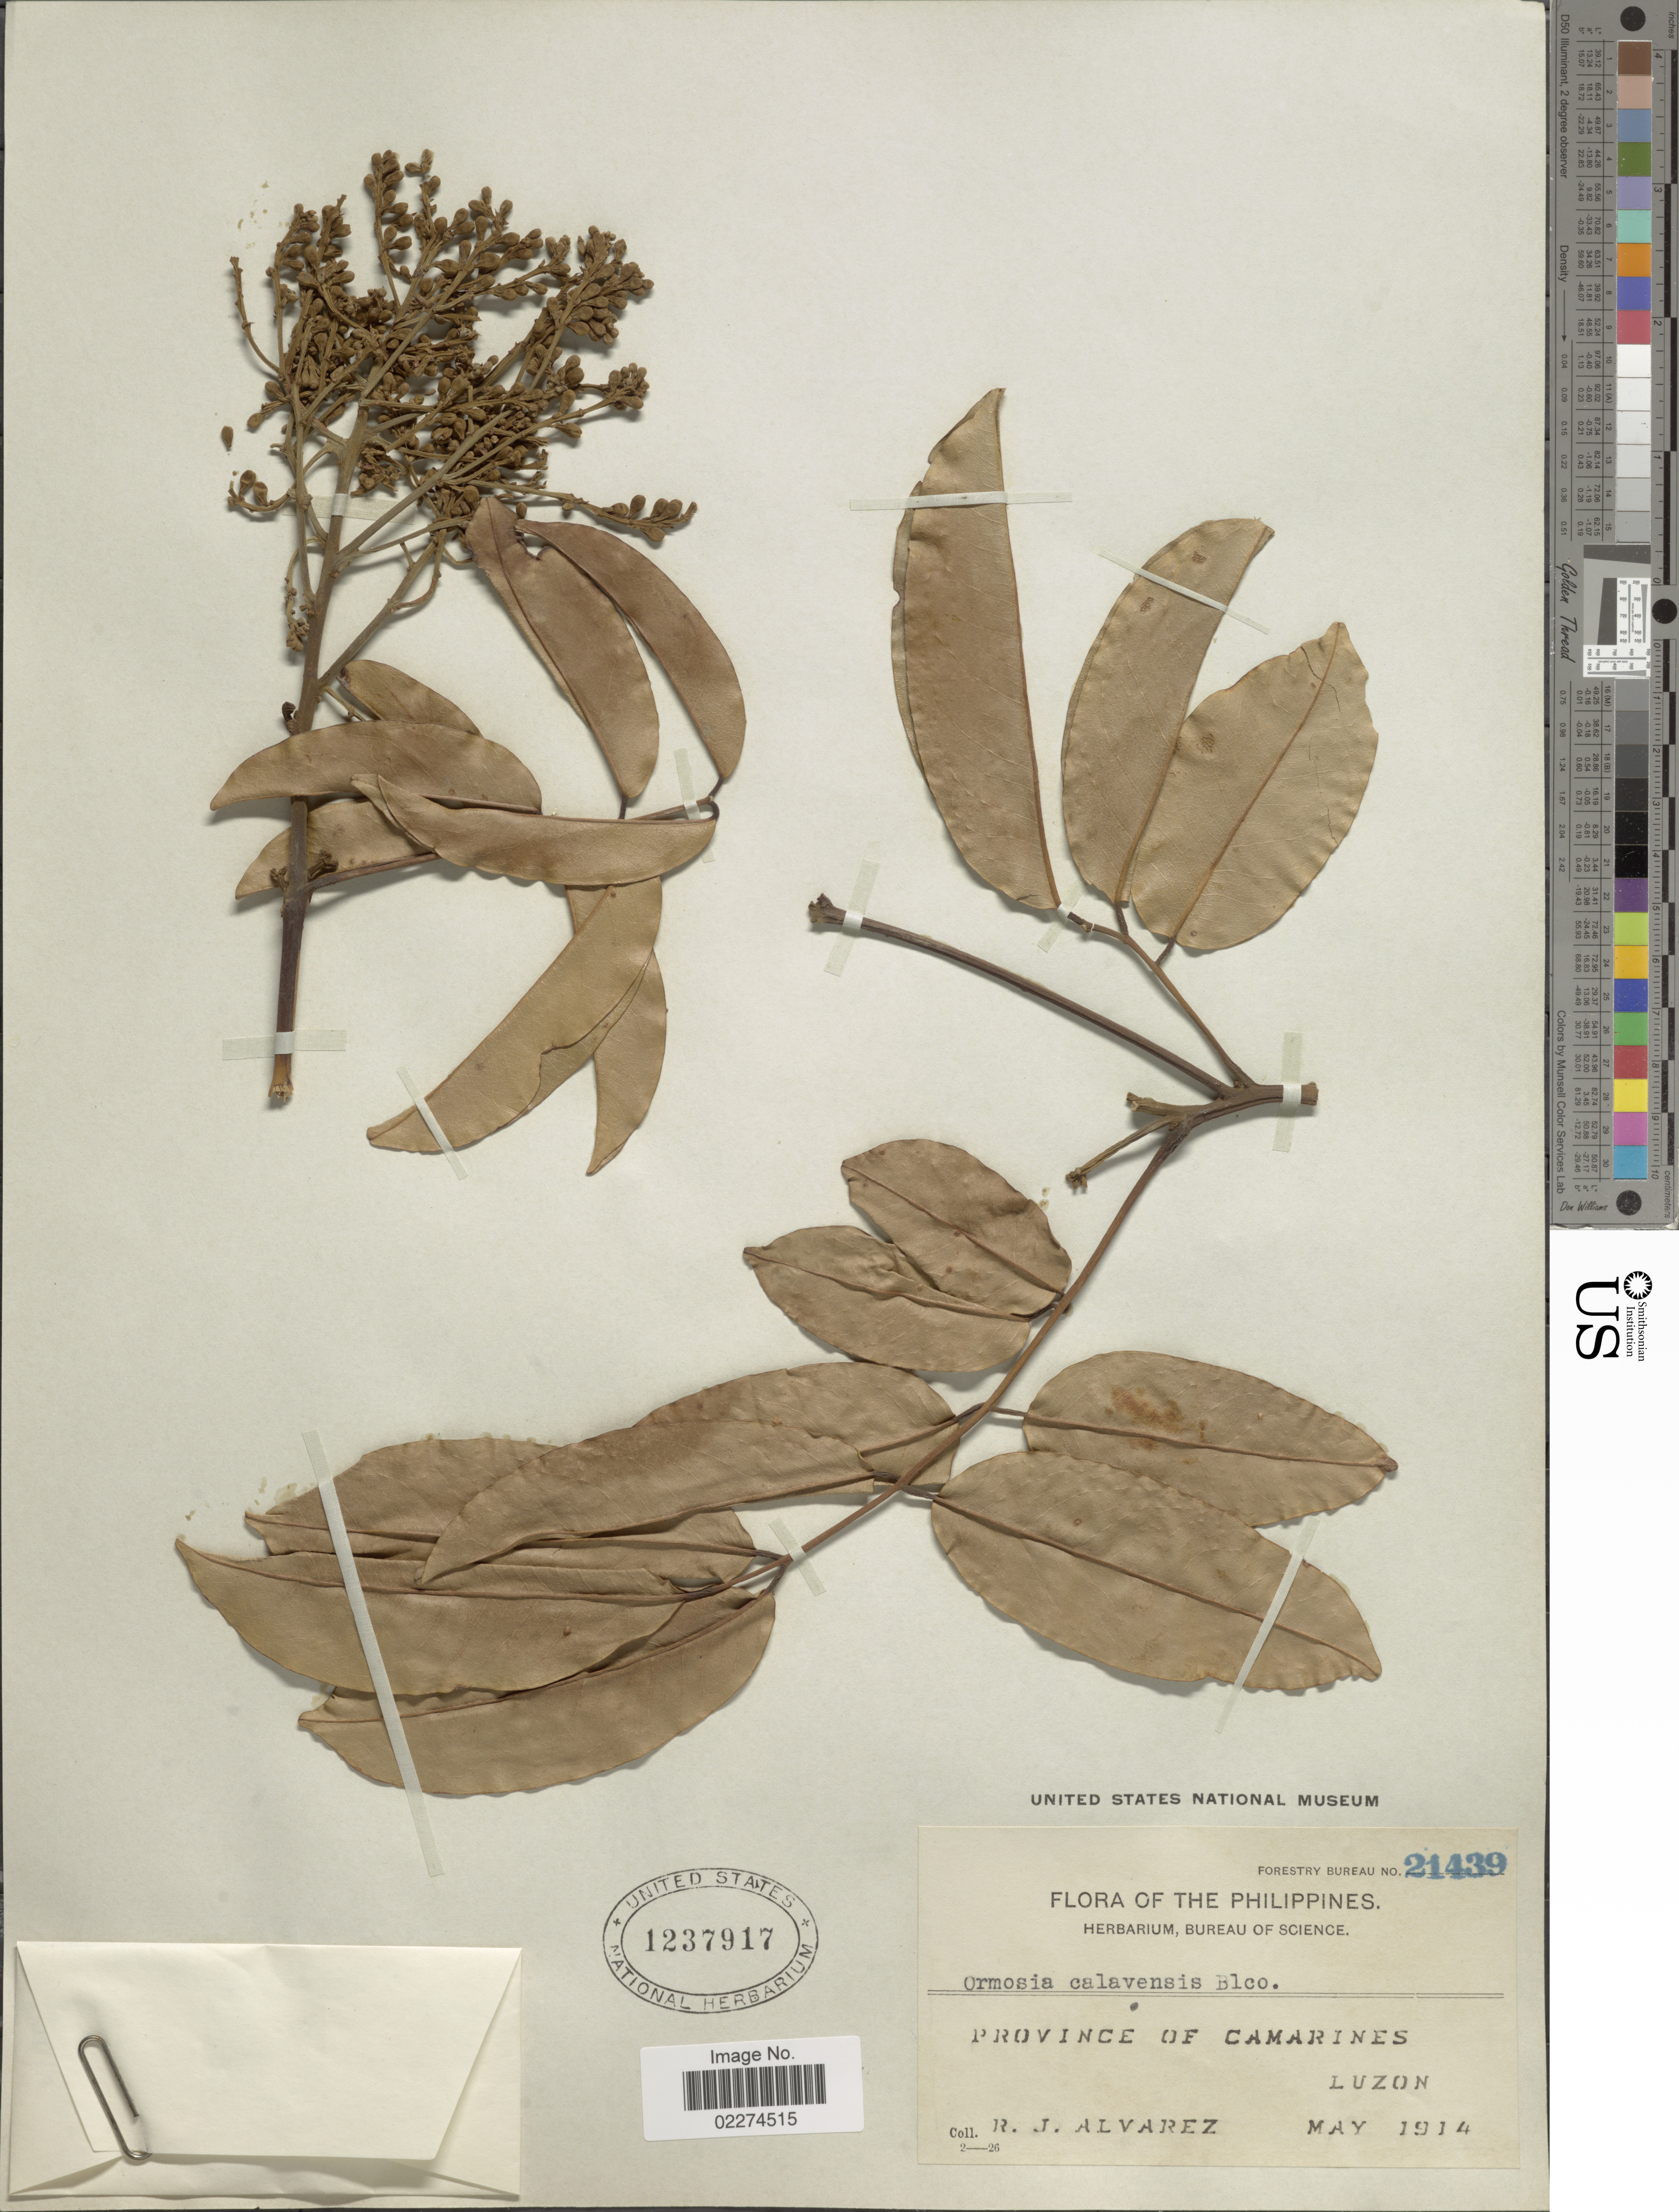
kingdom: Plantae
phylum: Tracheophyta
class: Magnoliopsida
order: Fabales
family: Fabaceae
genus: Ormosia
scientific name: Ormosia calavensis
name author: Azaola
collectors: R. Alvarez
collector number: Forestry Bureau 21439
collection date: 1914-05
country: Philippines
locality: Province of Camarines, Luzon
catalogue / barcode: US 1237917